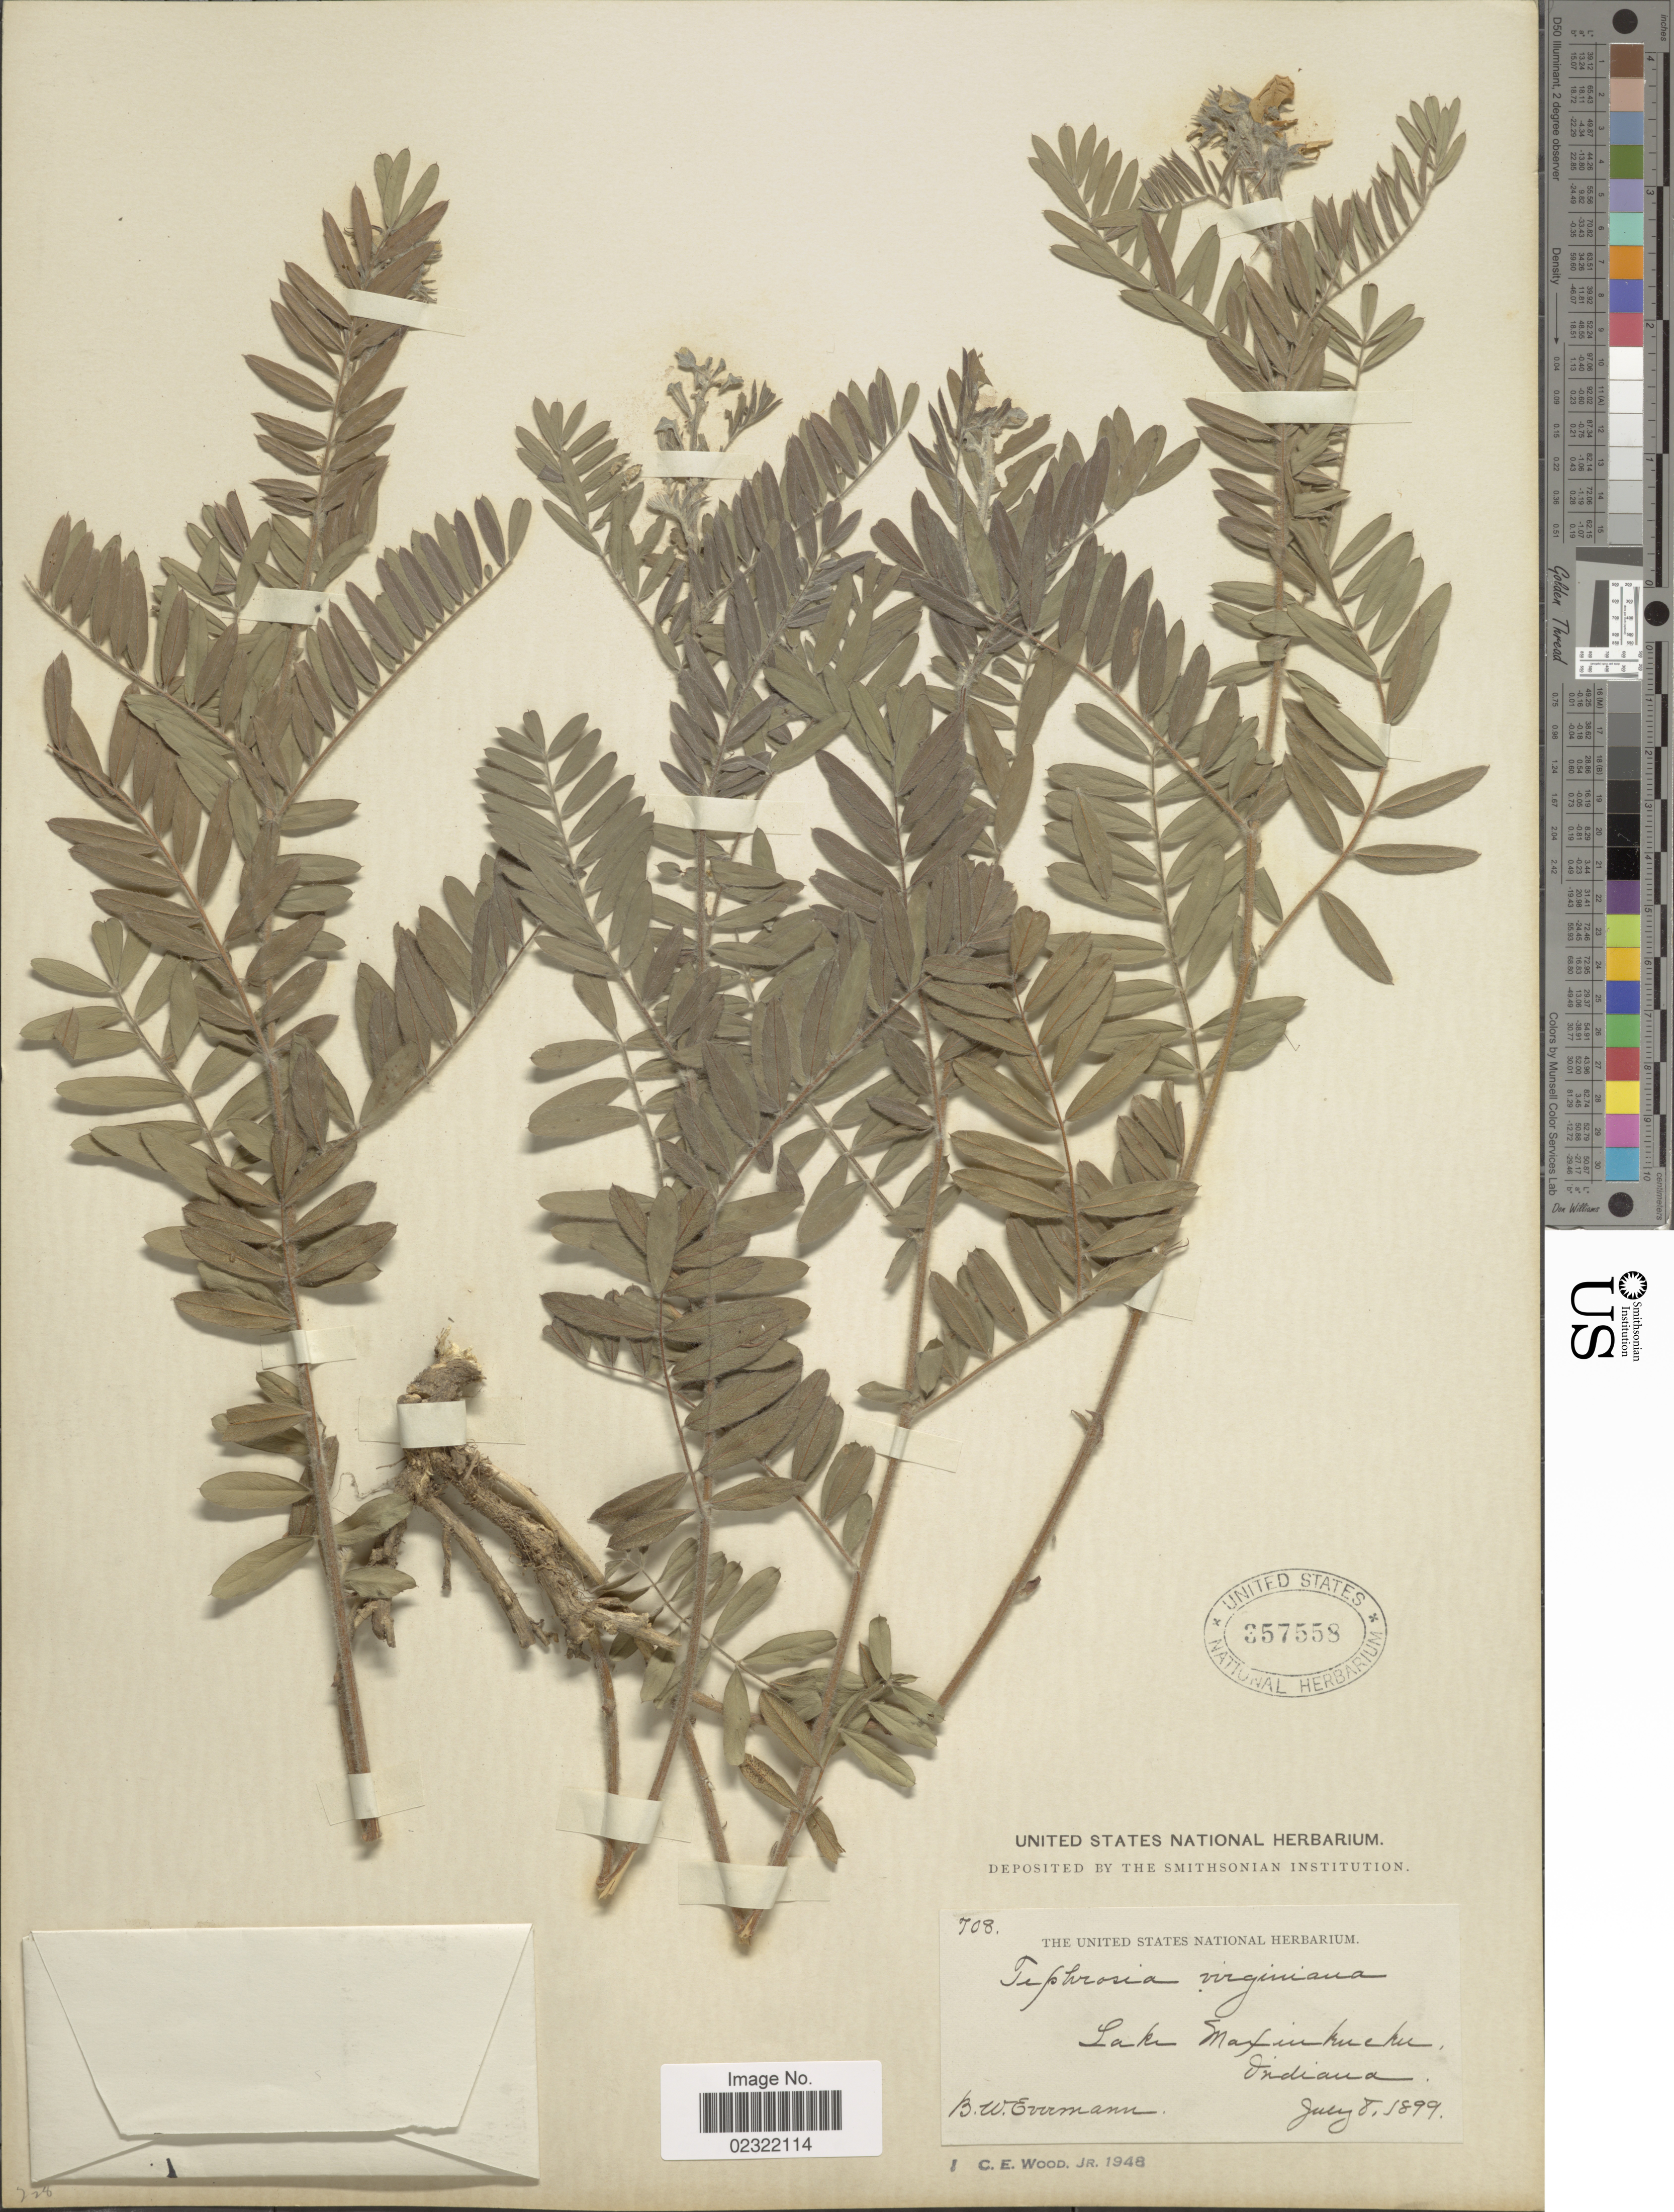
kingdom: Plantae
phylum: Tracheophyta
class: Magnoliopsida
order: Fabales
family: Fabaceae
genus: Tephrosia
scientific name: Tephrosia virginiana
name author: (L.) Pers.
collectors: B. W. Evermann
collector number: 708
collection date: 1899-07-08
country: United States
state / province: Indiana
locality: Lake Maxenkuckee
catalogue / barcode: US 357558